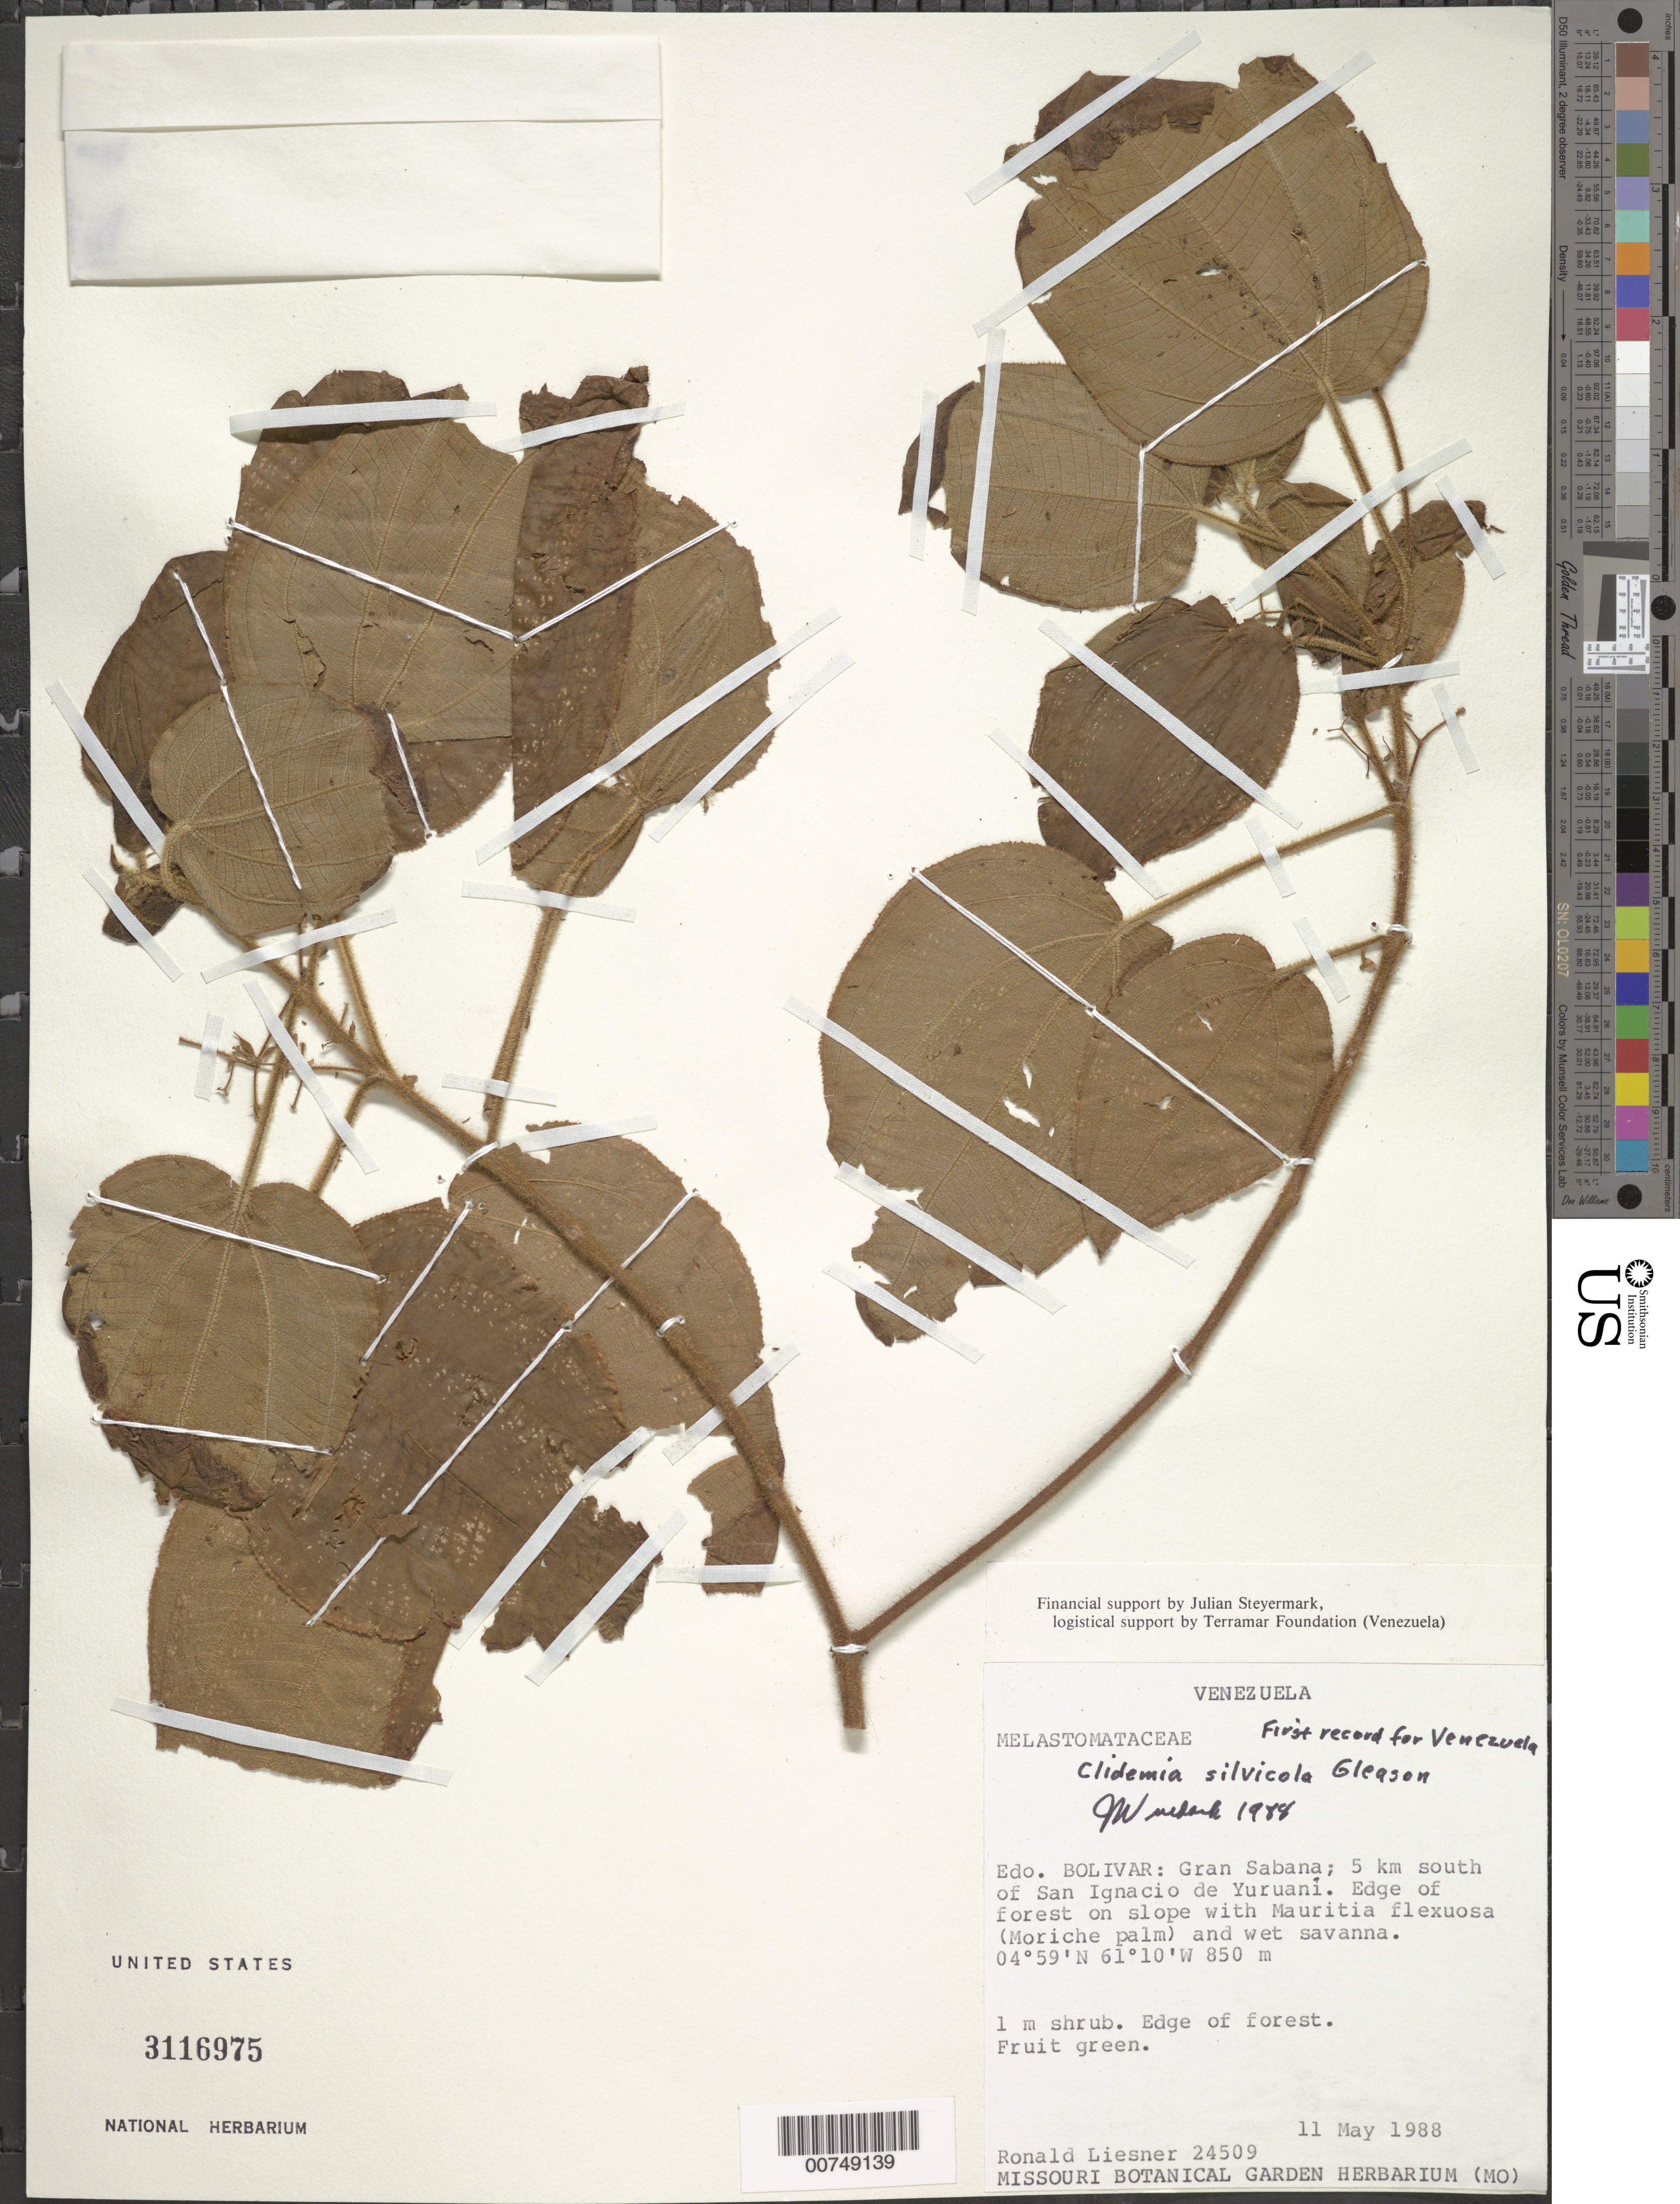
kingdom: Plantae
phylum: Tracheophyta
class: Magnoliopsida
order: Myrtales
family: Melastomataceae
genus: Clidemia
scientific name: Clidemia silvicola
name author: Gleason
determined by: Wurdack, John J., (US), US (UNITED STATES)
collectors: R. L. Liesner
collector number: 24509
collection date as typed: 11-May-88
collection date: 1988-05-11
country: Venezuela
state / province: Bolívar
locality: Gran Sabana, 5 km S of San Ignacio de Yuruani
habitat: Edge of forest on slope with Mauritia flexuosa (moriche palm) and wet savanna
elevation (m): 850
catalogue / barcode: US 3116975